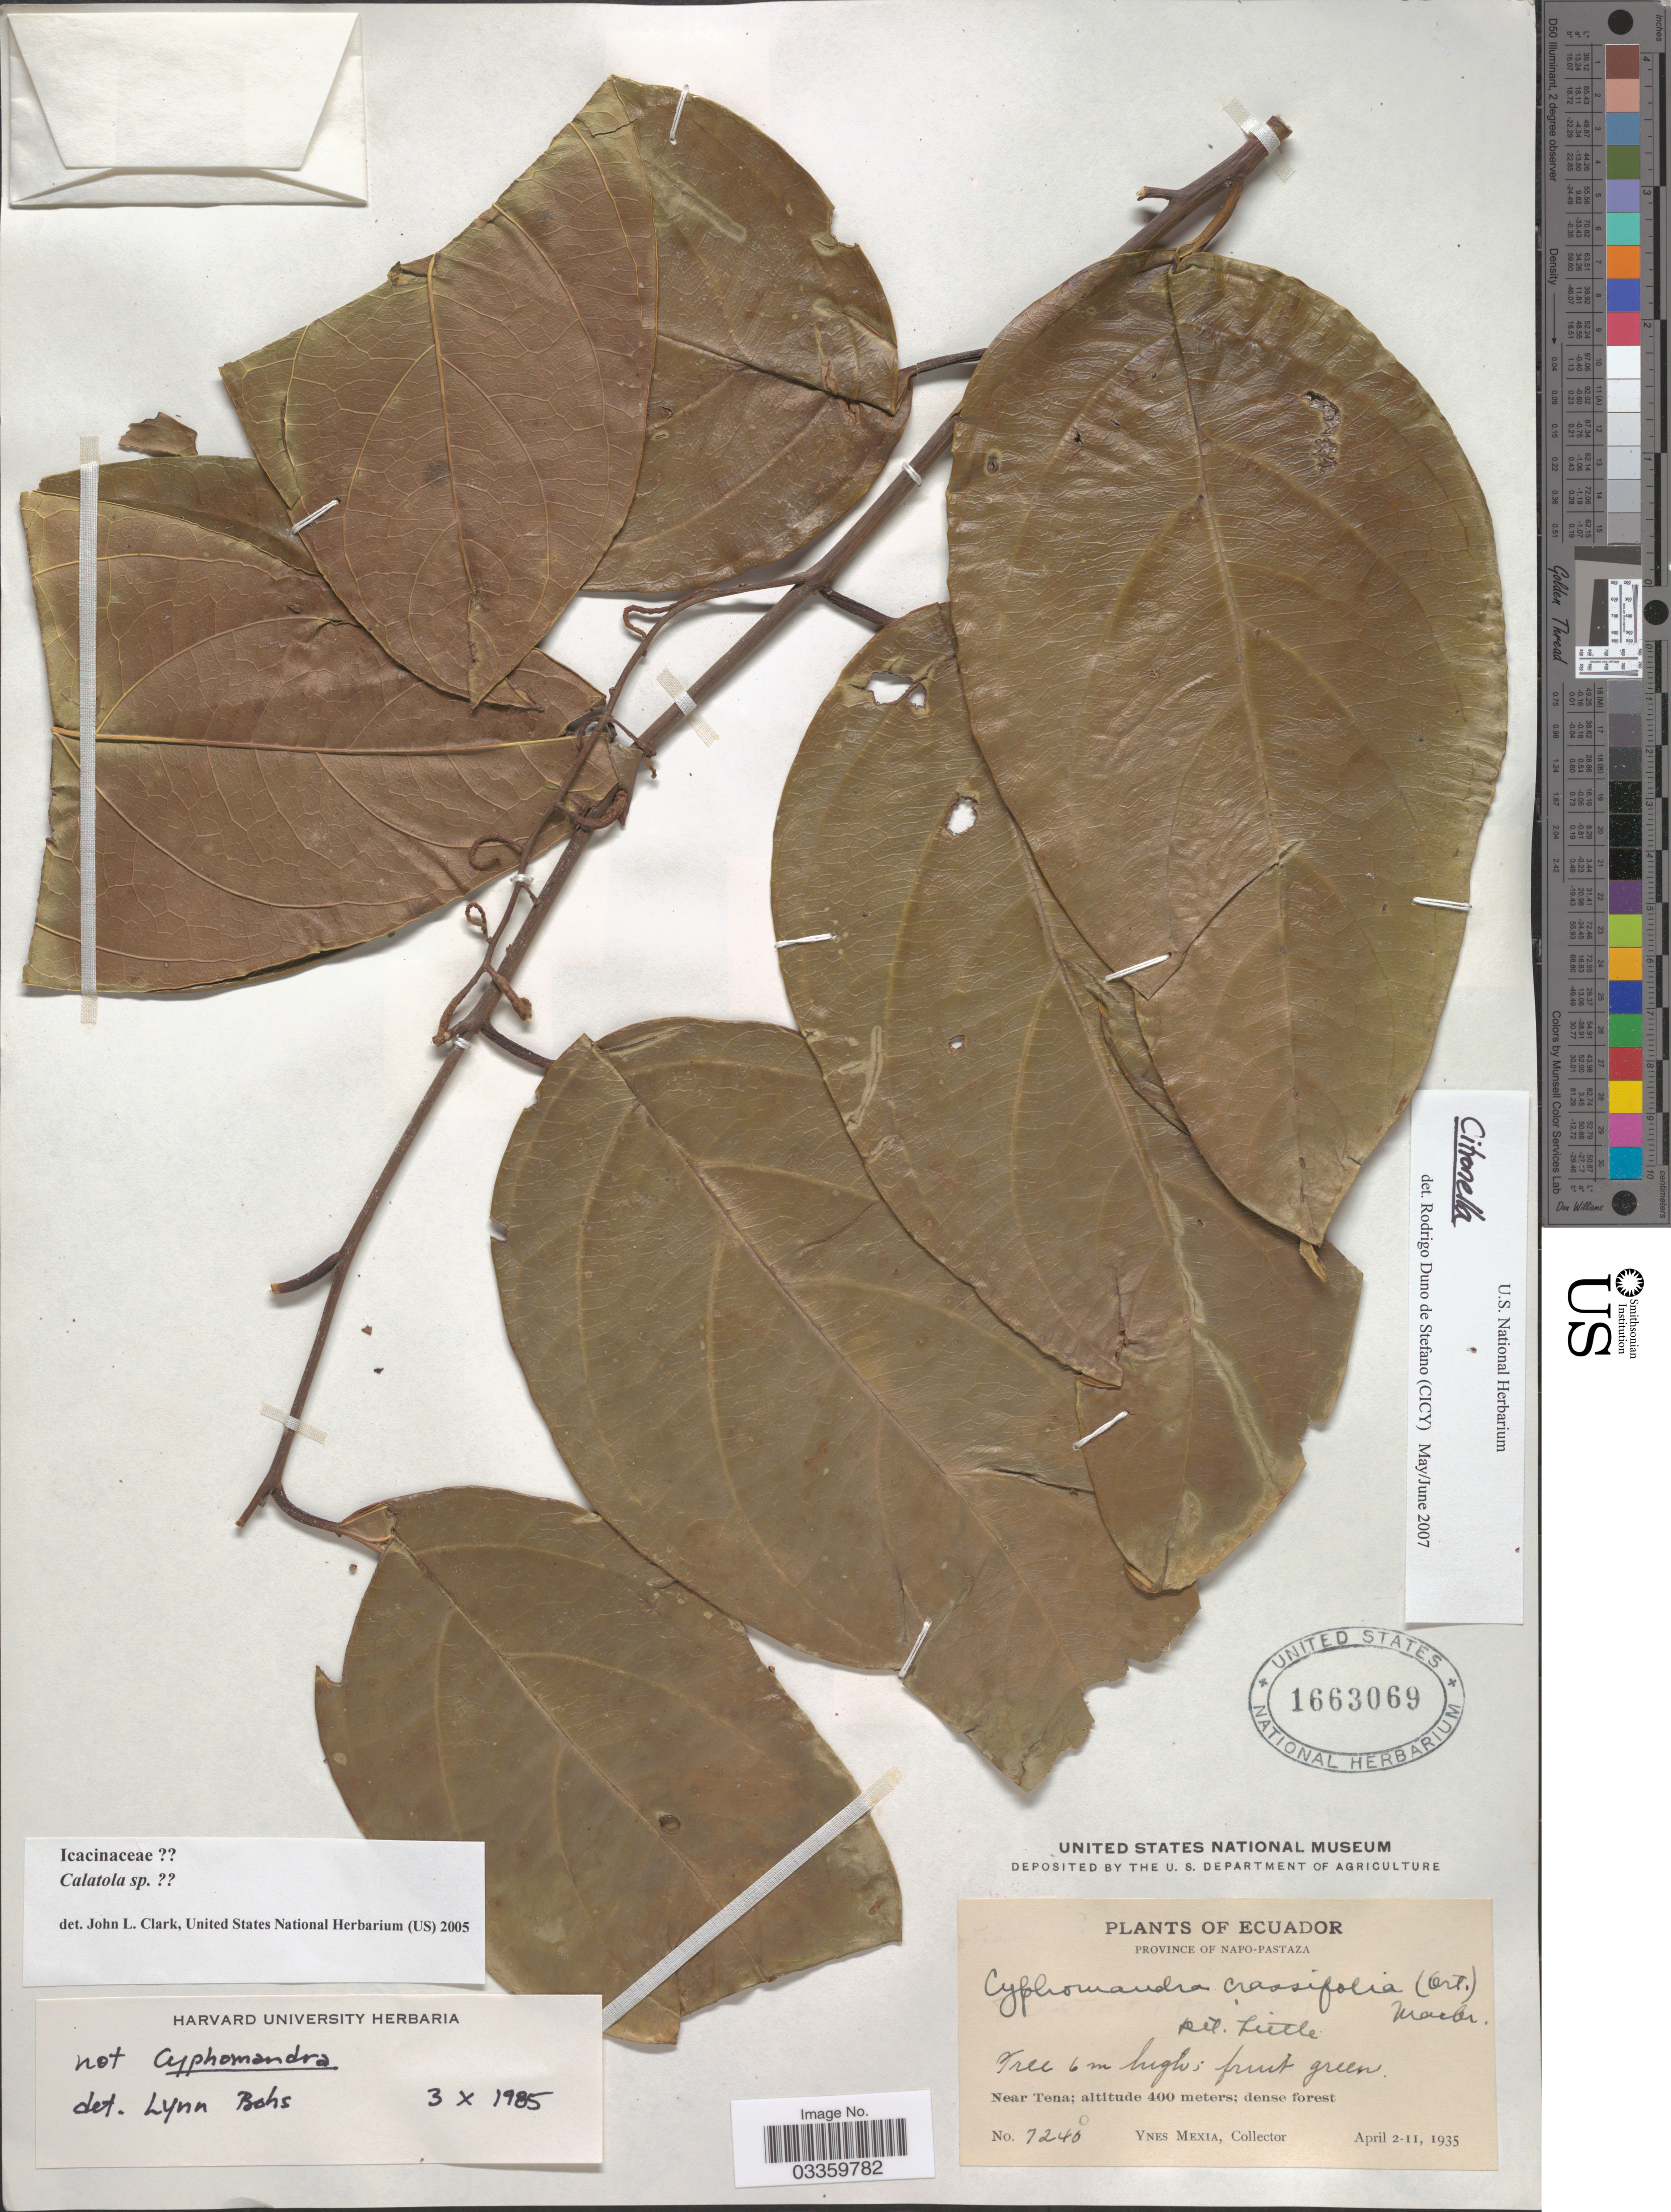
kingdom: Plantae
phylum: Tracheophyta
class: Magnoliopsida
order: Cardiopteridales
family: Cardiopteridaceae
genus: Citronella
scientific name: Citronella sp.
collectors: Y. Mexia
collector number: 7246*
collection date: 1935-04-02/1935-04-11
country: Ecuador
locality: Province of Napo-Pastaza. Near Tena.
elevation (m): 400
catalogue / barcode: US 1663069